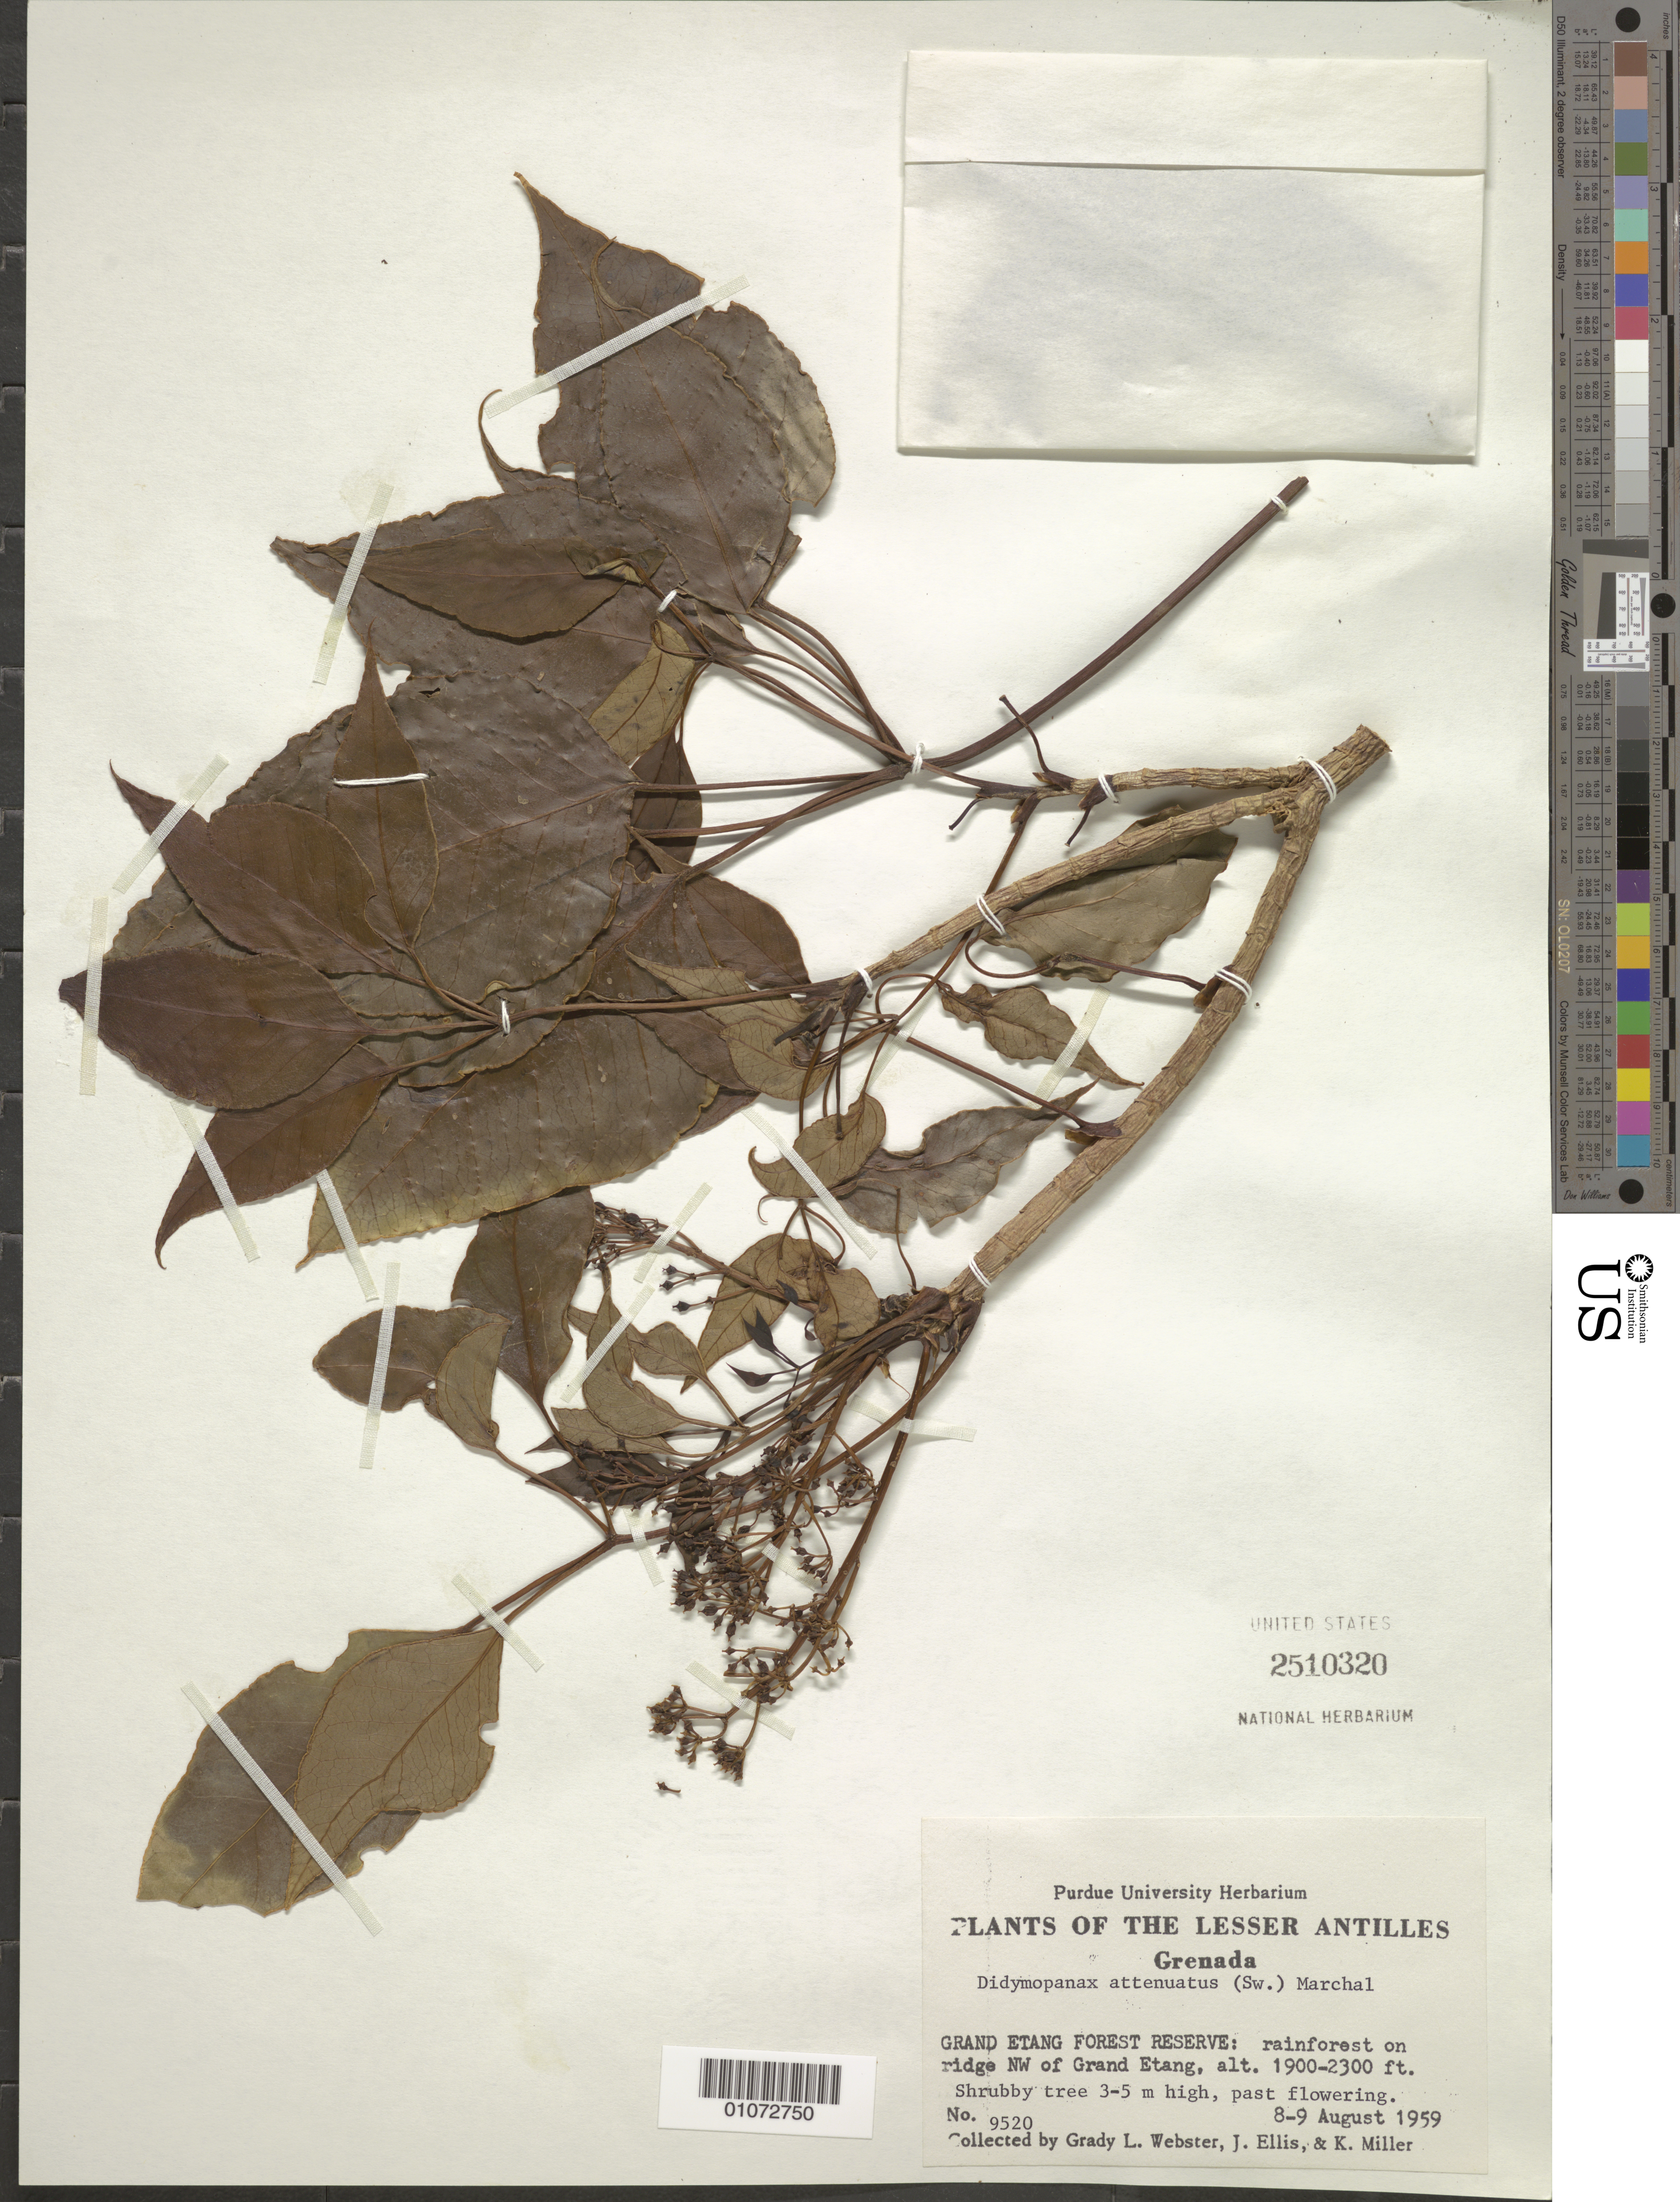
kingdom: Plantae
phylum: Tracheophyta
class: Magnoliopsida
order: Apiales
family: Araliaceae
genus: Schefflera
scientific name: Schefflera attenuata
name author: (Sw.) Frodin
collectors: G. L. Webster, J. Ellis & K. Miller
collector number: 9520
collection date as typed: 08 Aug 1959 to 09 Aug 1959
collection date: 1959-08-08/1959-08-09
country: Grenada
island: Grenada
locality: Grand Etang Forest Reserve: rainforest on ridge northwest of Grand Etang.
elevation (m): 579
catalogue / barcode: US 2510320